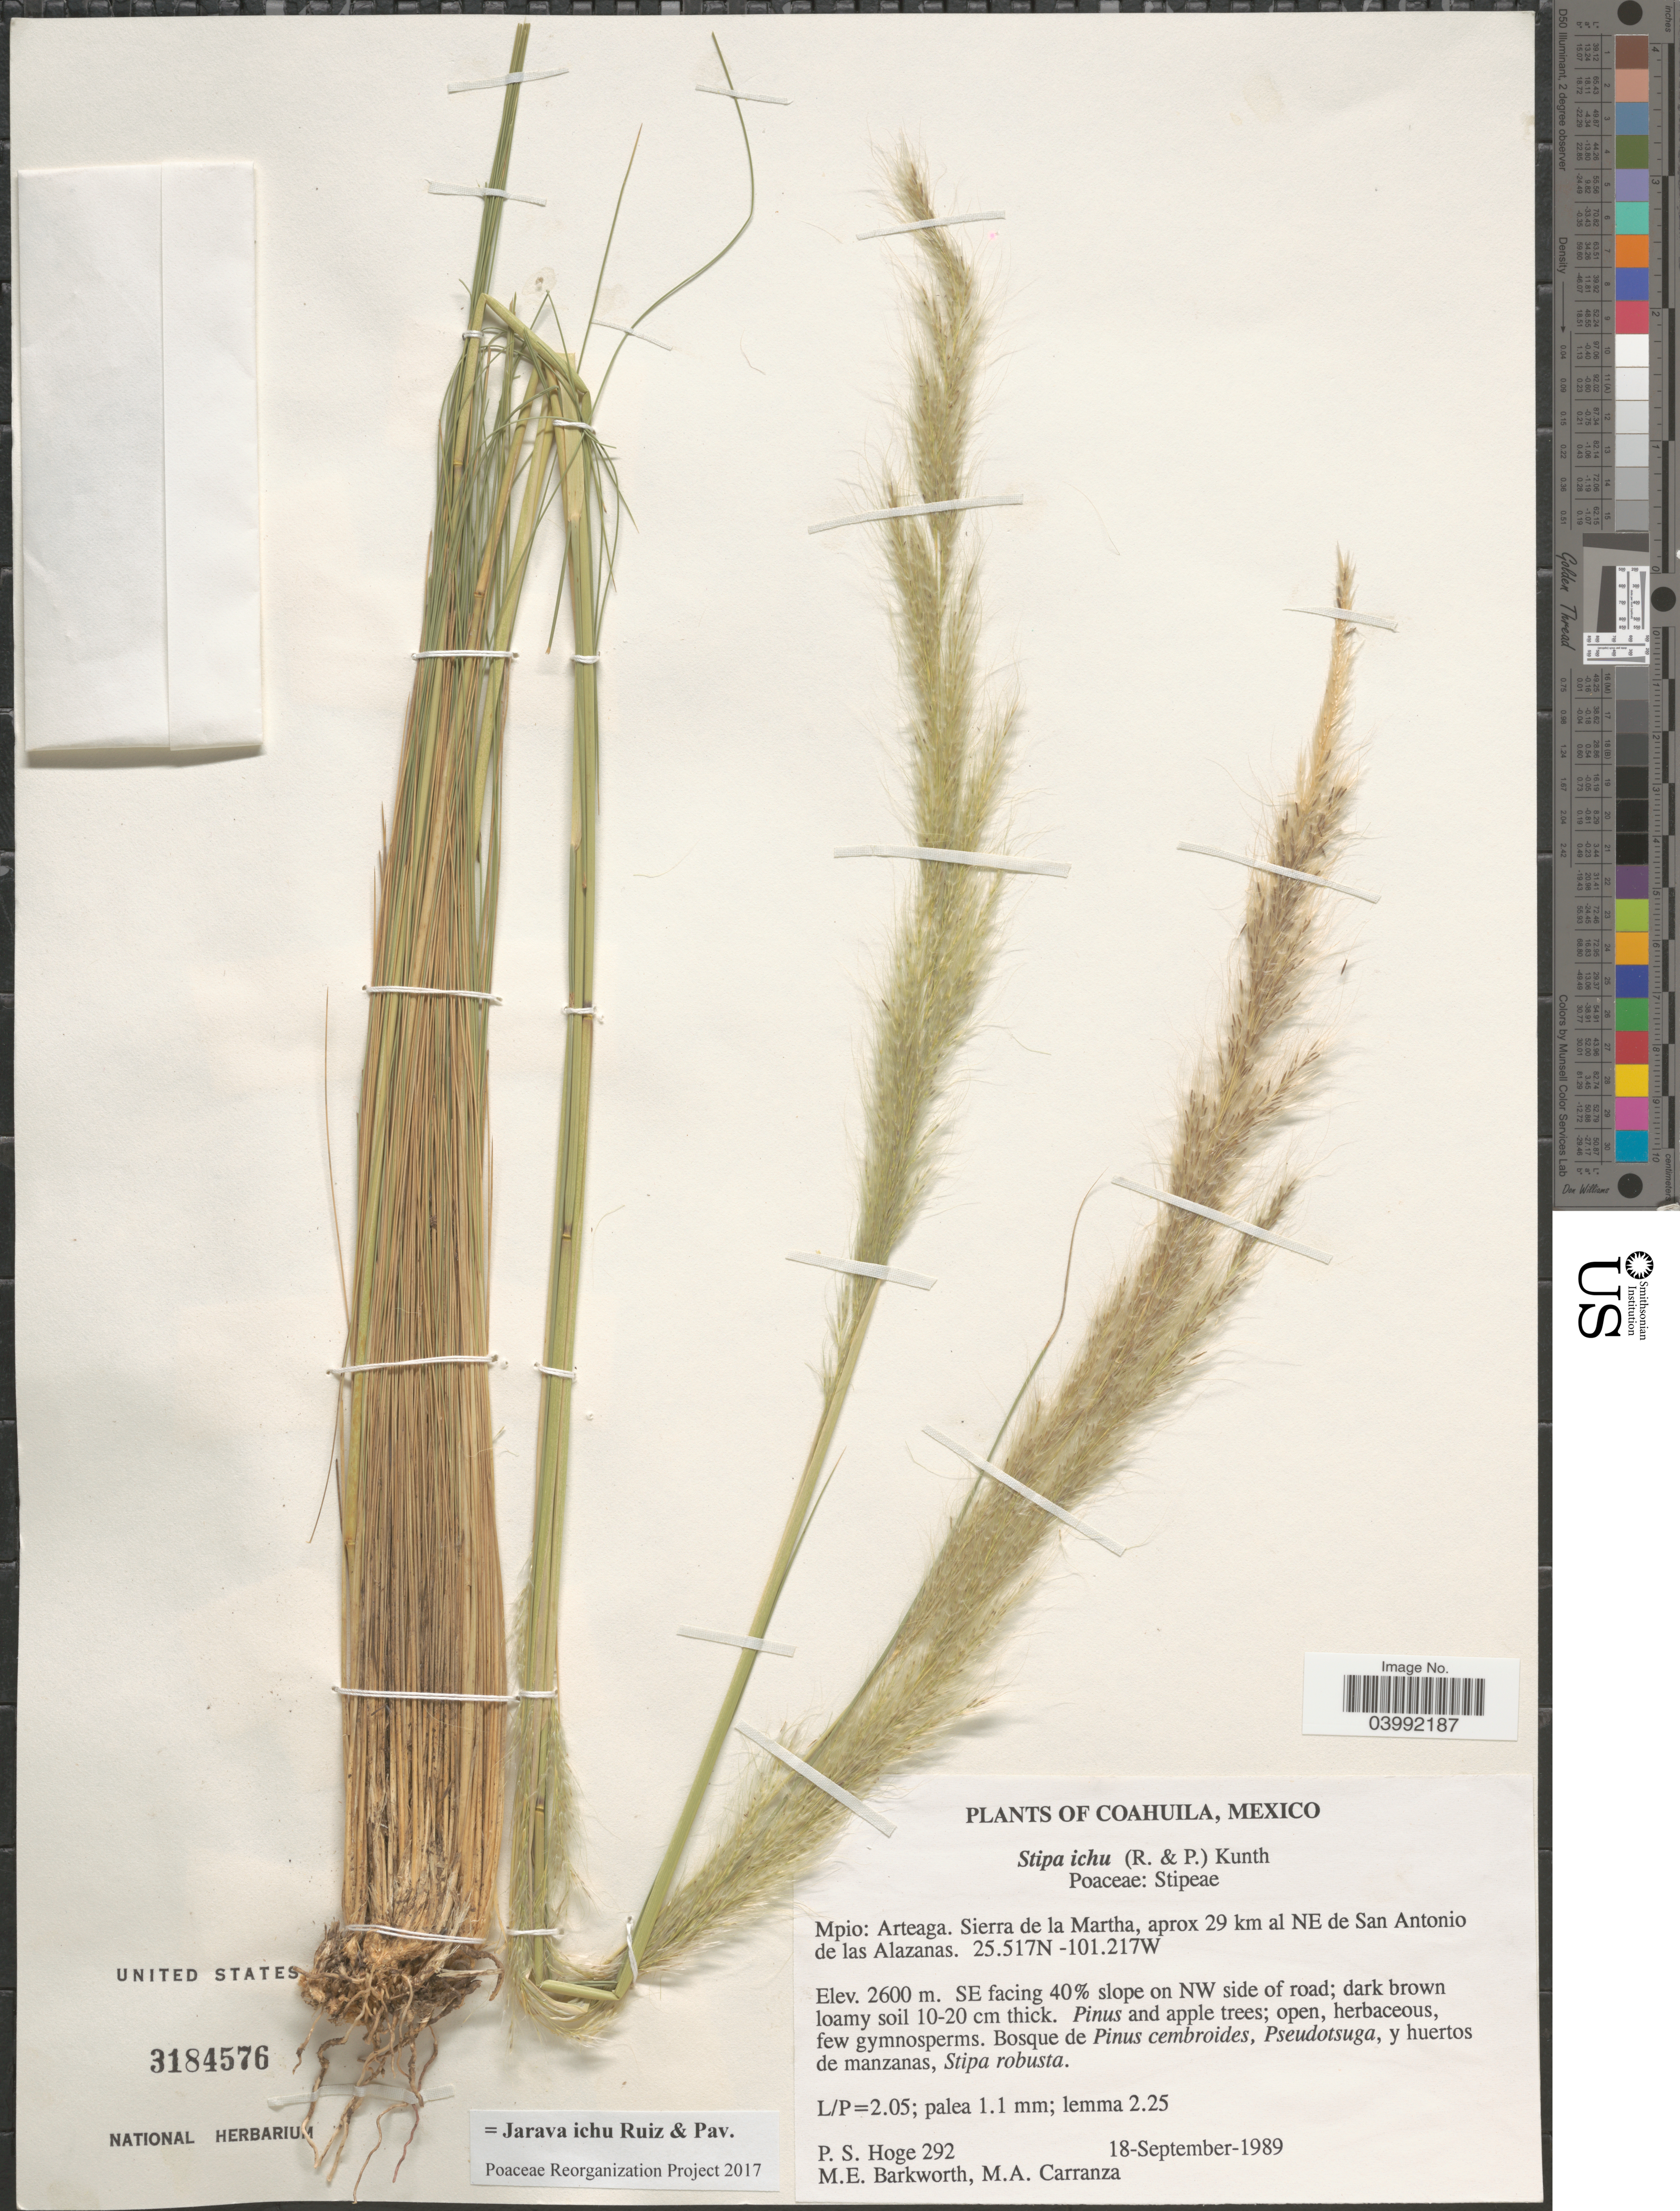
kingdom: Plantae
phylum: Tracheophyta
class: Liliopsida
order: Poales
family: Poaceae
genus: Jarava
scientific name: Jarava ichu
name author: Ruiz & Pav.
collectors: P. S. Hoge, M. E. Barkworth & M. Carranza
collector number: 292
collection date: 1989-09-18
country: Mexico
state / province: Coahuila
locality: Mpio: Arteaga. Sierra de la Martha, aprox 29 km al NE de San Antonio de las Alazanas. SE facing 40% slope on NW side of road.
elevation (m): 2600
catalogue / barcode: US 3184576